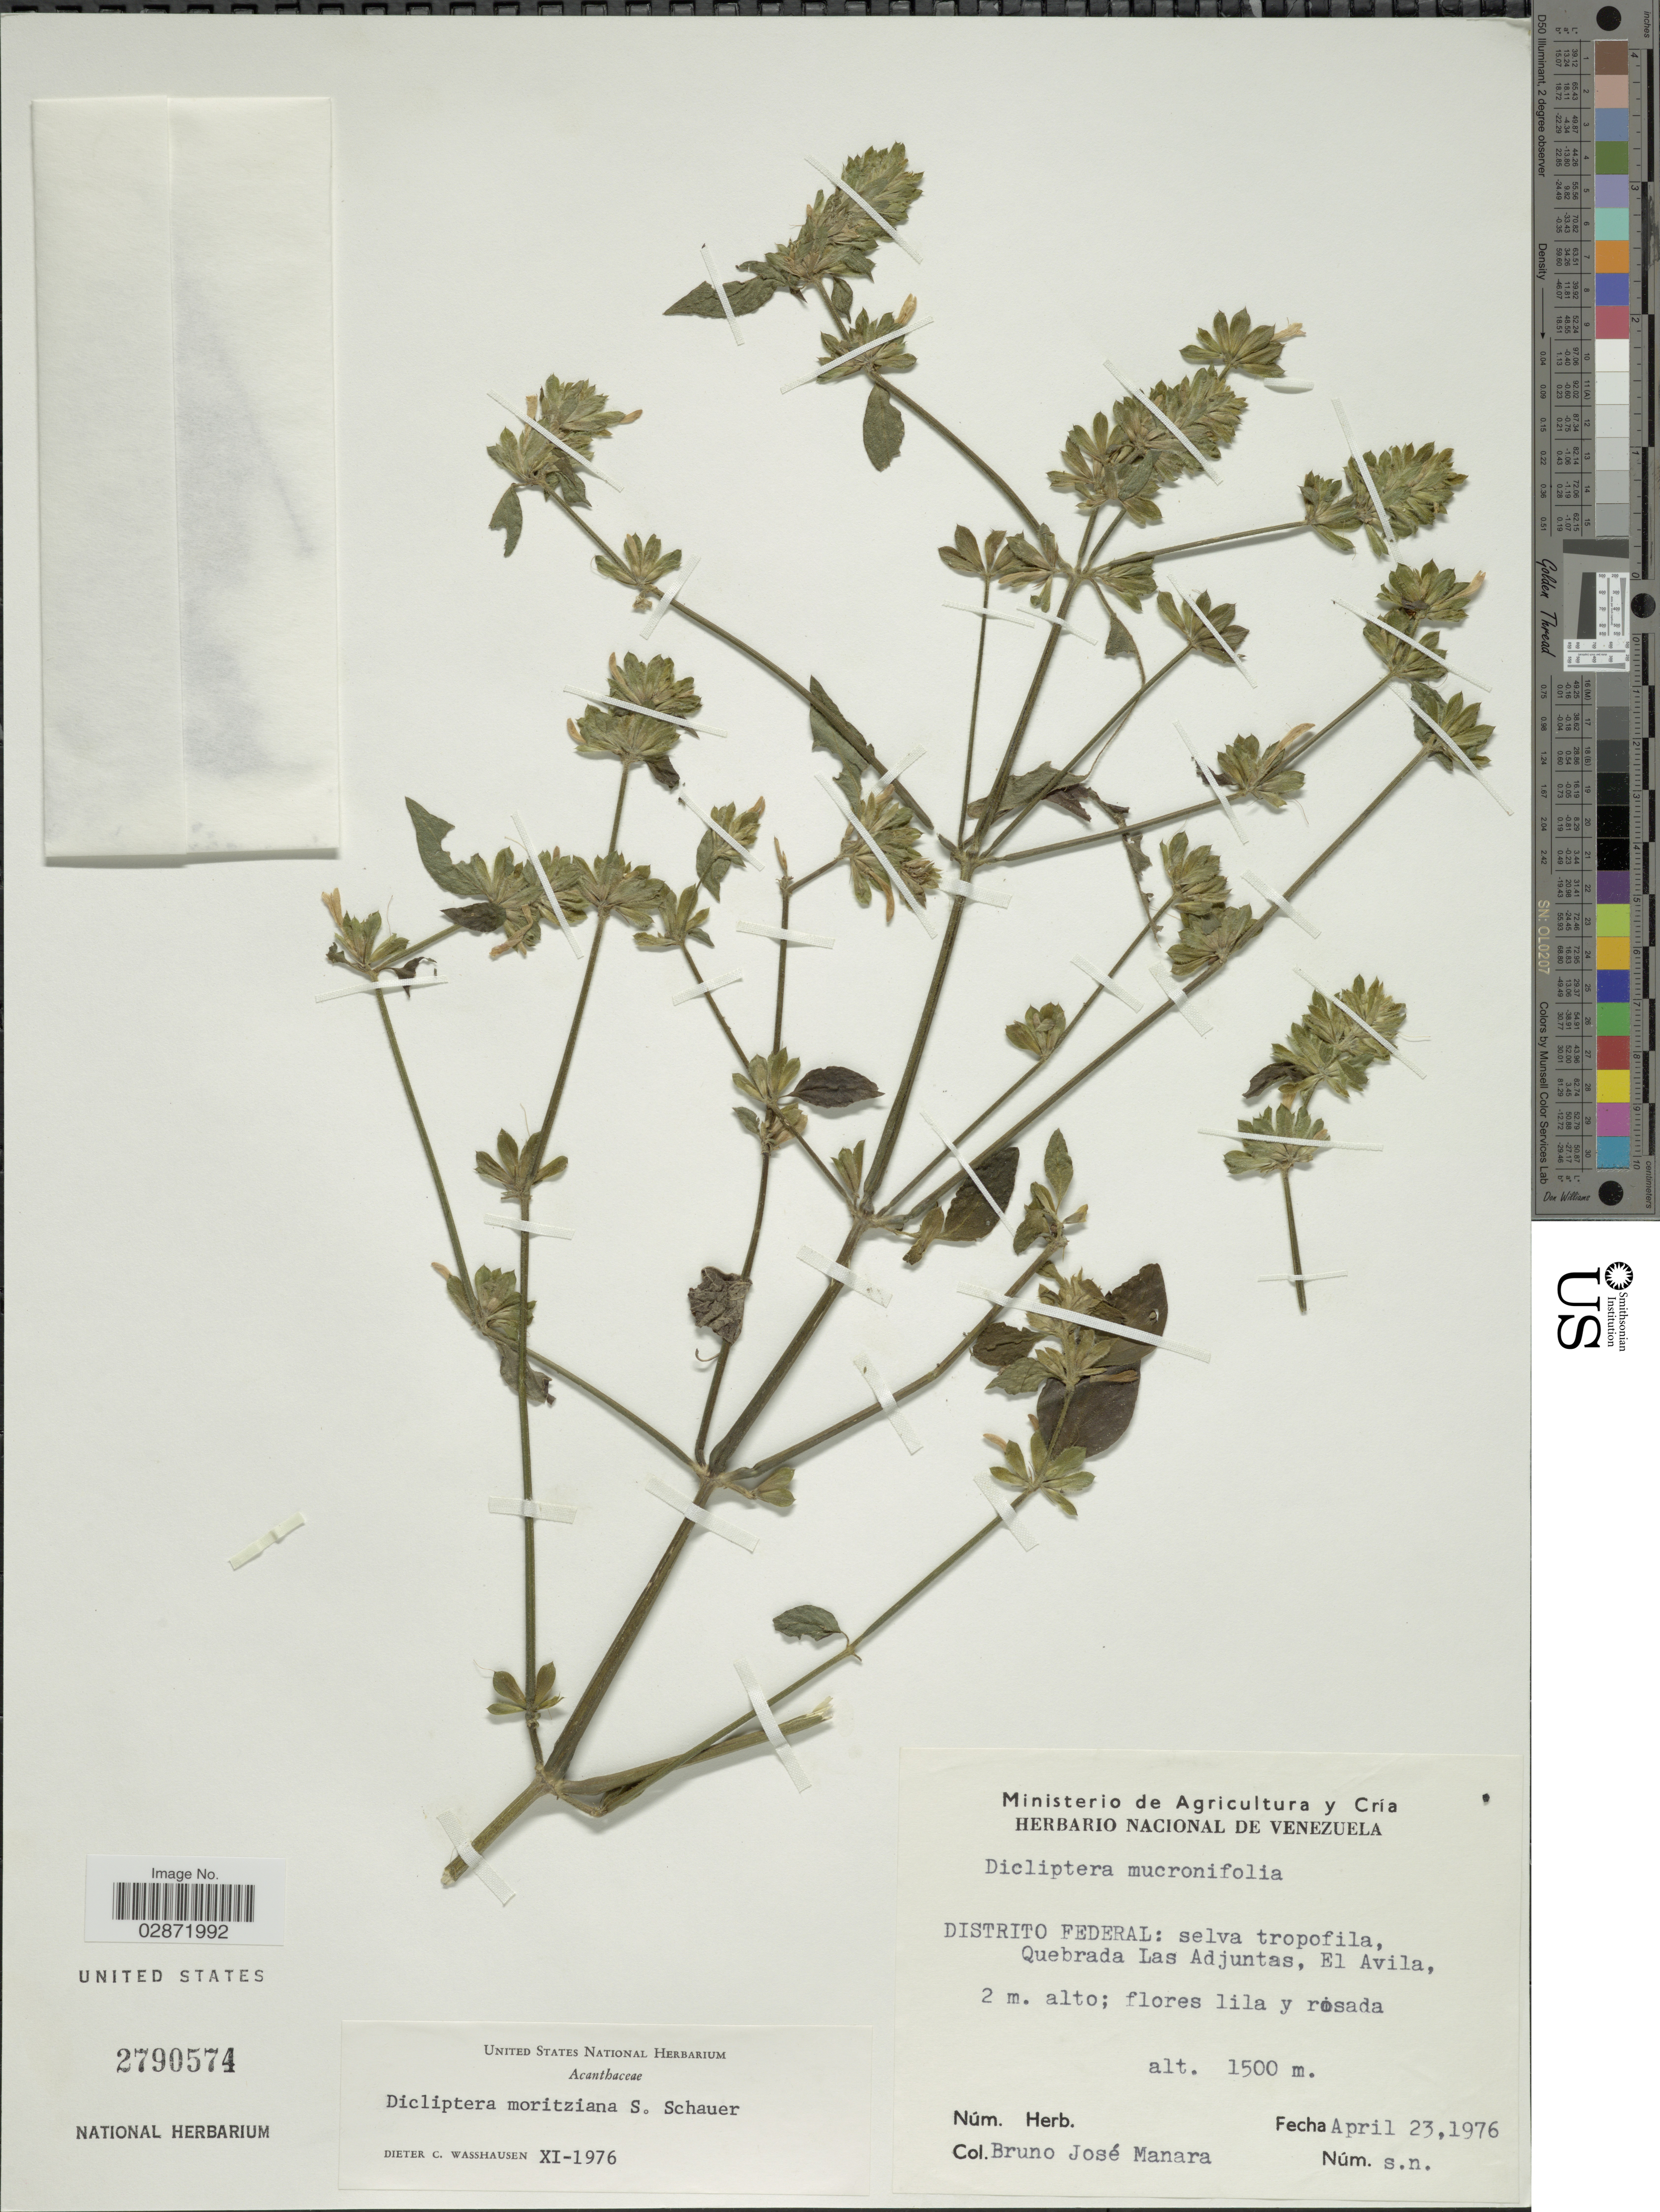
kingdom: Plantae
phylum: Tracheophyta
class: Magnoliopsida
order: Lamiales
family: Acanthaceae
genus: Dicliptera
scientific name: Dicliptera moritziana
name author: S. Schauer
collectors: B. Manara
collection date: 1976-04-23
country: Venezuela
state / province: Miranda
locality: Distrito Federal: selva tropofila, Quebrada Las Adjuntas, El Avila.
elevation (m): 1500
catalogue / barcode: US 2790574